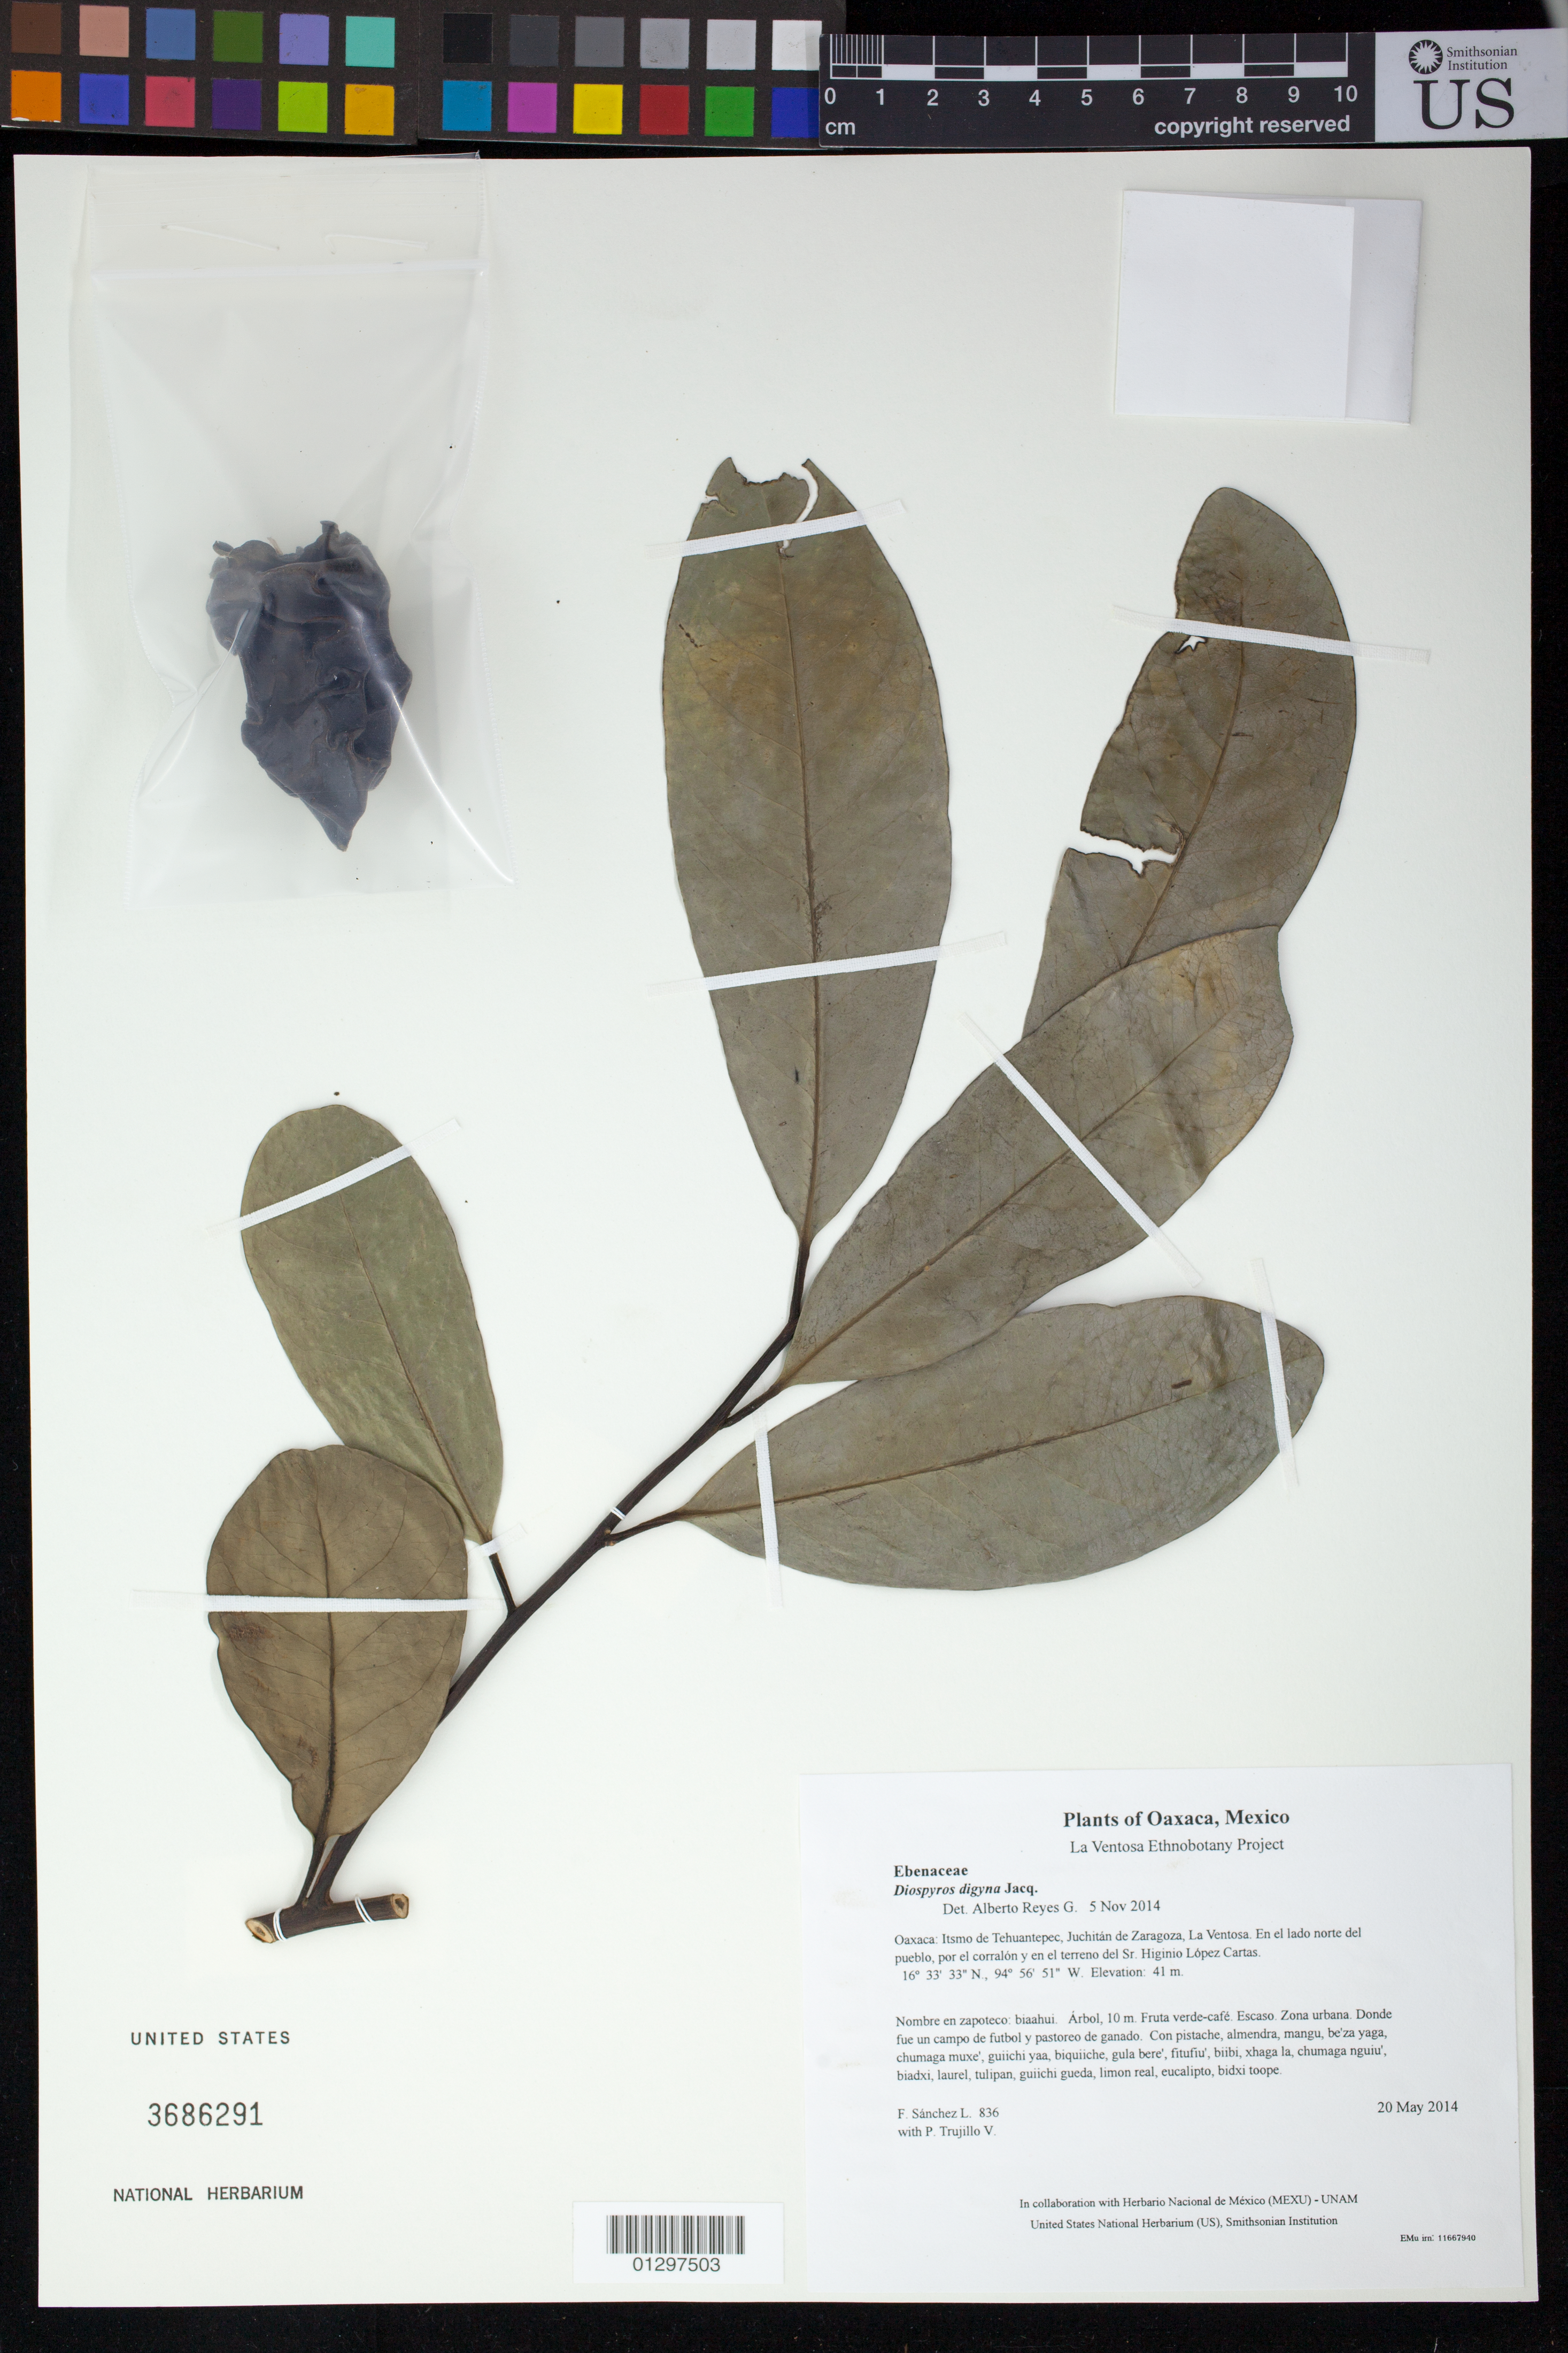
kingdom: Plantae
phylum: Tracheophyta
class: Magnoliopsida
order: Ericales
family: Ebenaceae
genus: Diospyros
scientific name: Diospyros digyna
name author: Jacq.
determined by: Reyes García, A.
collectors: F. Sánchez L. & P. Trujillo V.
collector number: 836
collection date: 2014-05-20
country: Mexico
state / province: Oaxaca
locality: Itsmo de Tehuantepec, Juchitán de Zaragoza, La Ventosa. En el lado norte del pueblo, por el corralón y en el terreno del Sr. Higinio López Cartas.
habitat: Zona urbana. Donde fue un campo de futbol y pastoreo de ganado.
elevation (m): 41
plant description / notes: JEBOT, MEXU, SERO, US; Yaga. 10 m. Cuaananaxhi naga'-namuu. Huaxie'.; zapote negro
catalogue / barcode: US 3686291